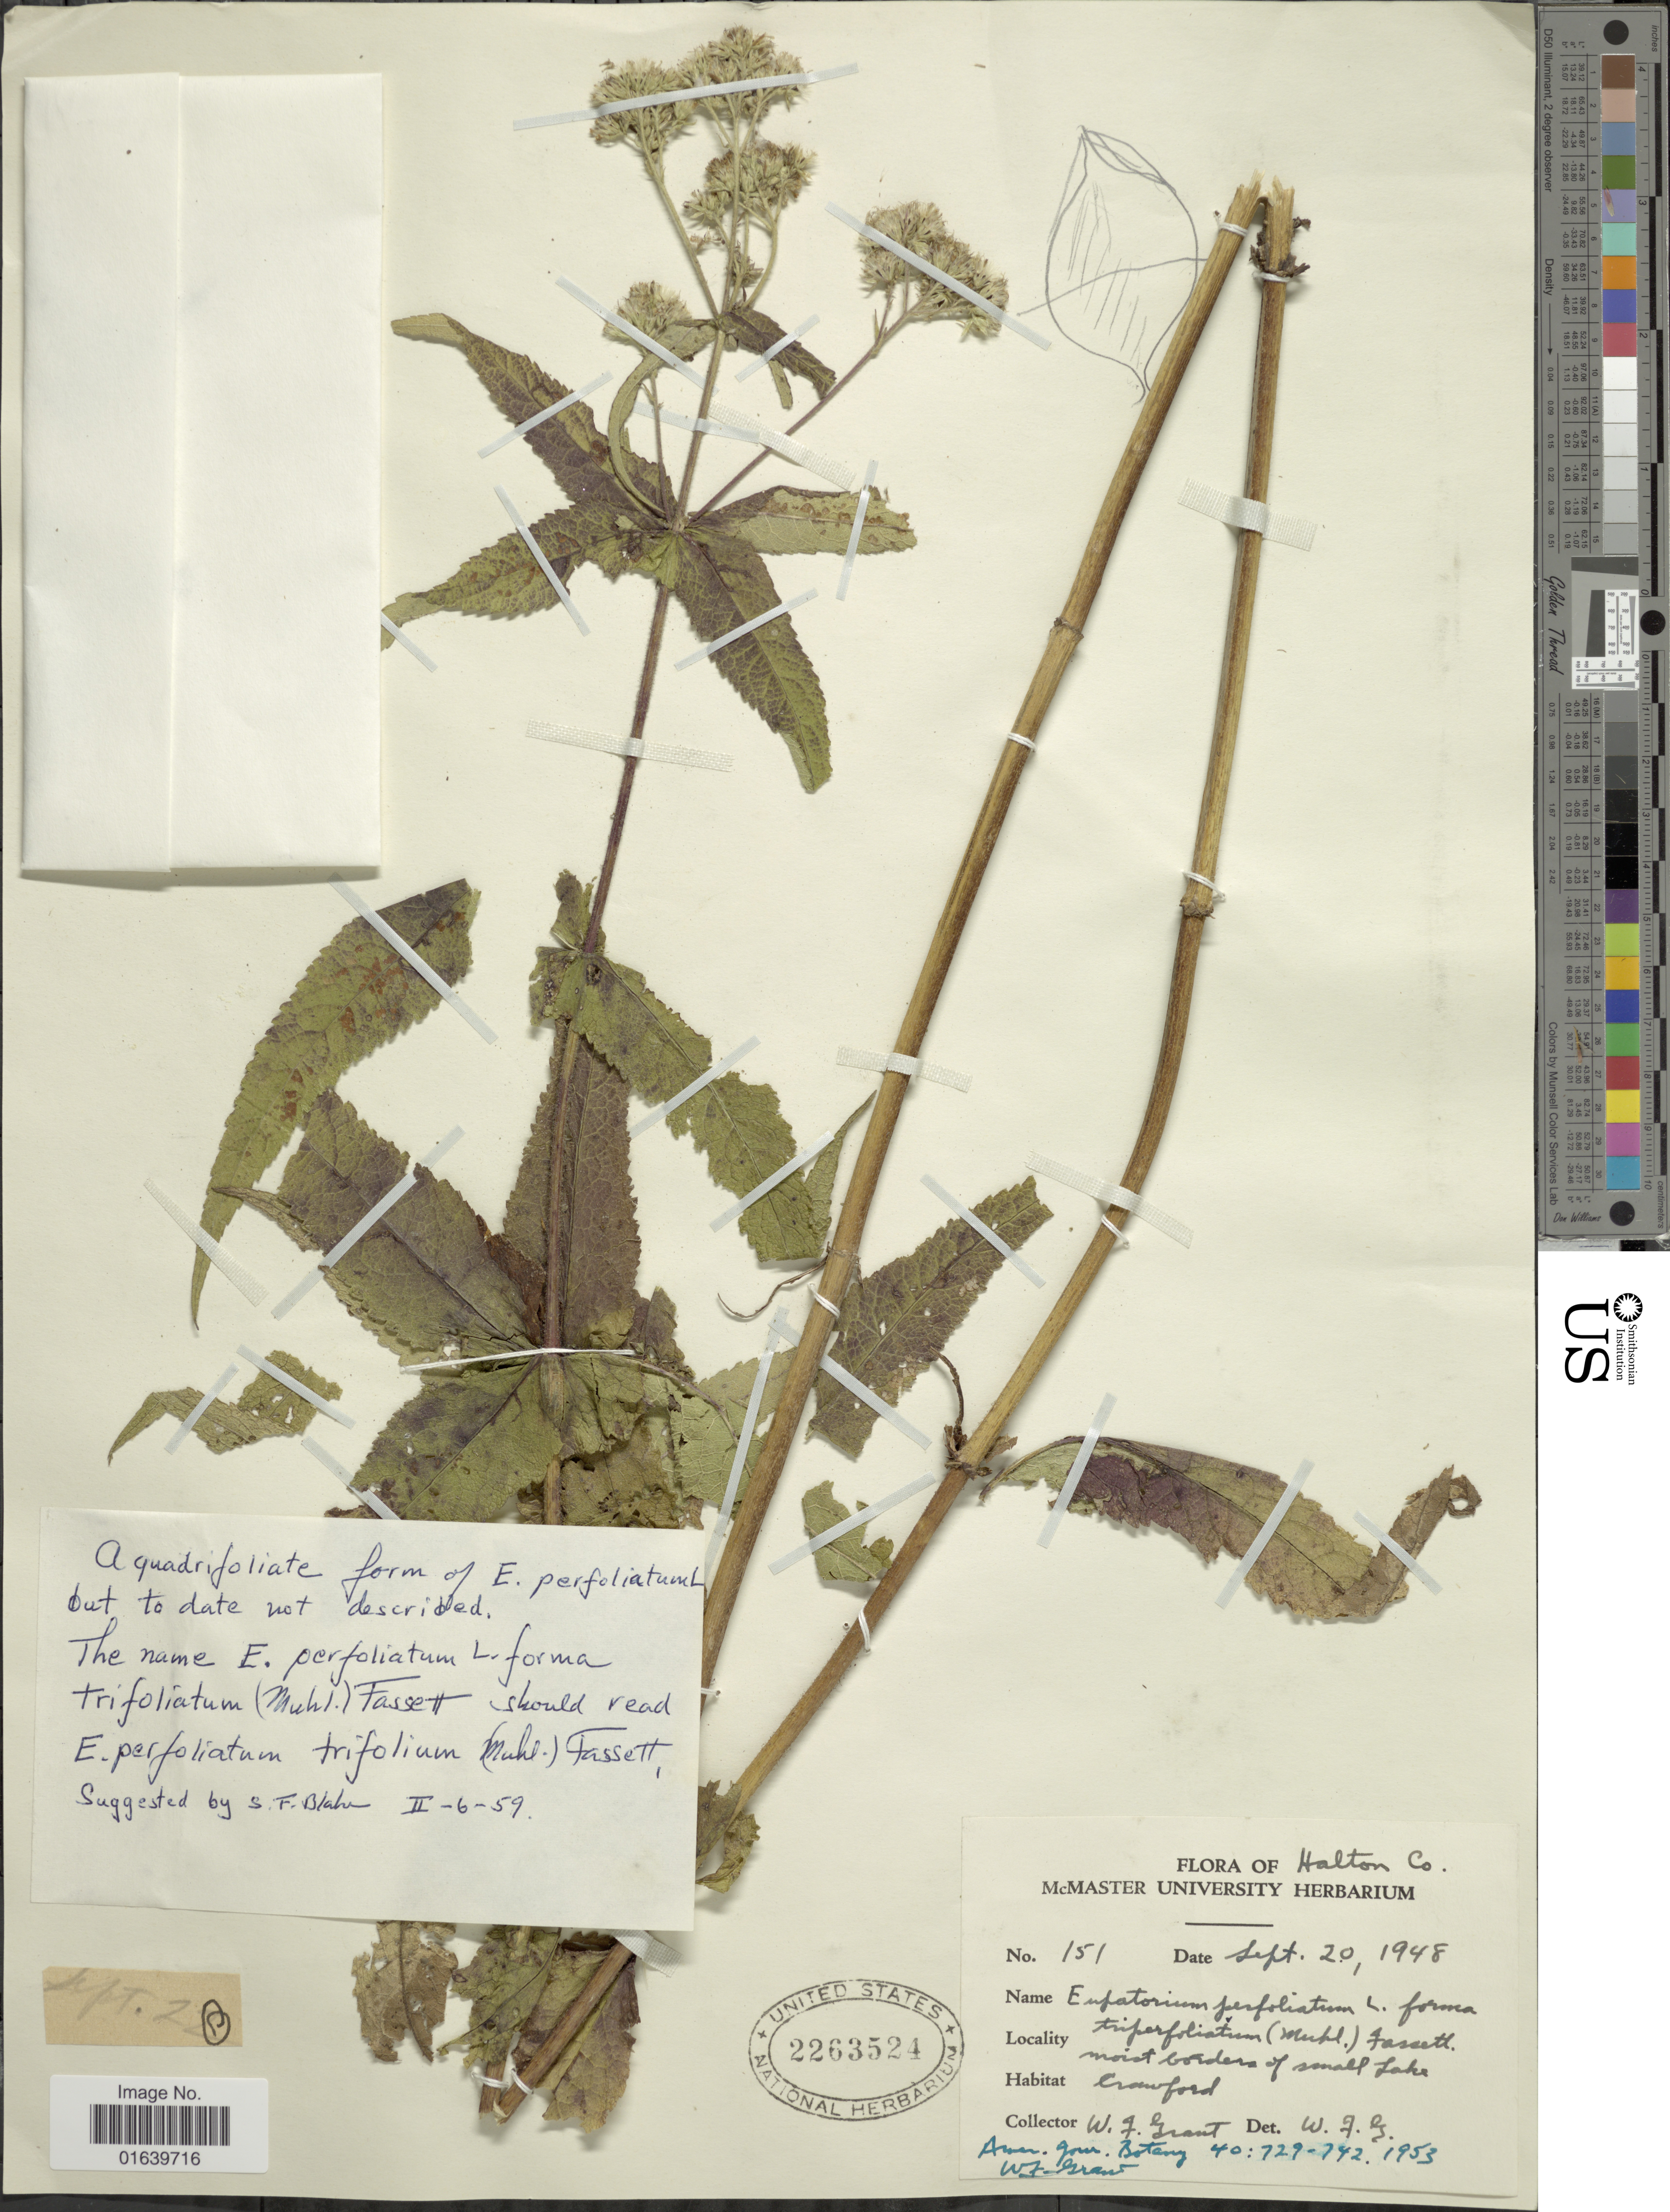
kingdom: Plantae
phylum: Tracheophyta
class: Magnoliopsida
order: Asterales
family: Asteraceae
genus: Eupatorium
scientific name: Eupatorium perfoliatum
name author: L.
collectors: W. Grant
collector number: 151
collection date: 1948-09-20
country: United States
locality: Halton Co., moist borders of small Lake.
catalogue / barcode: US 2263524